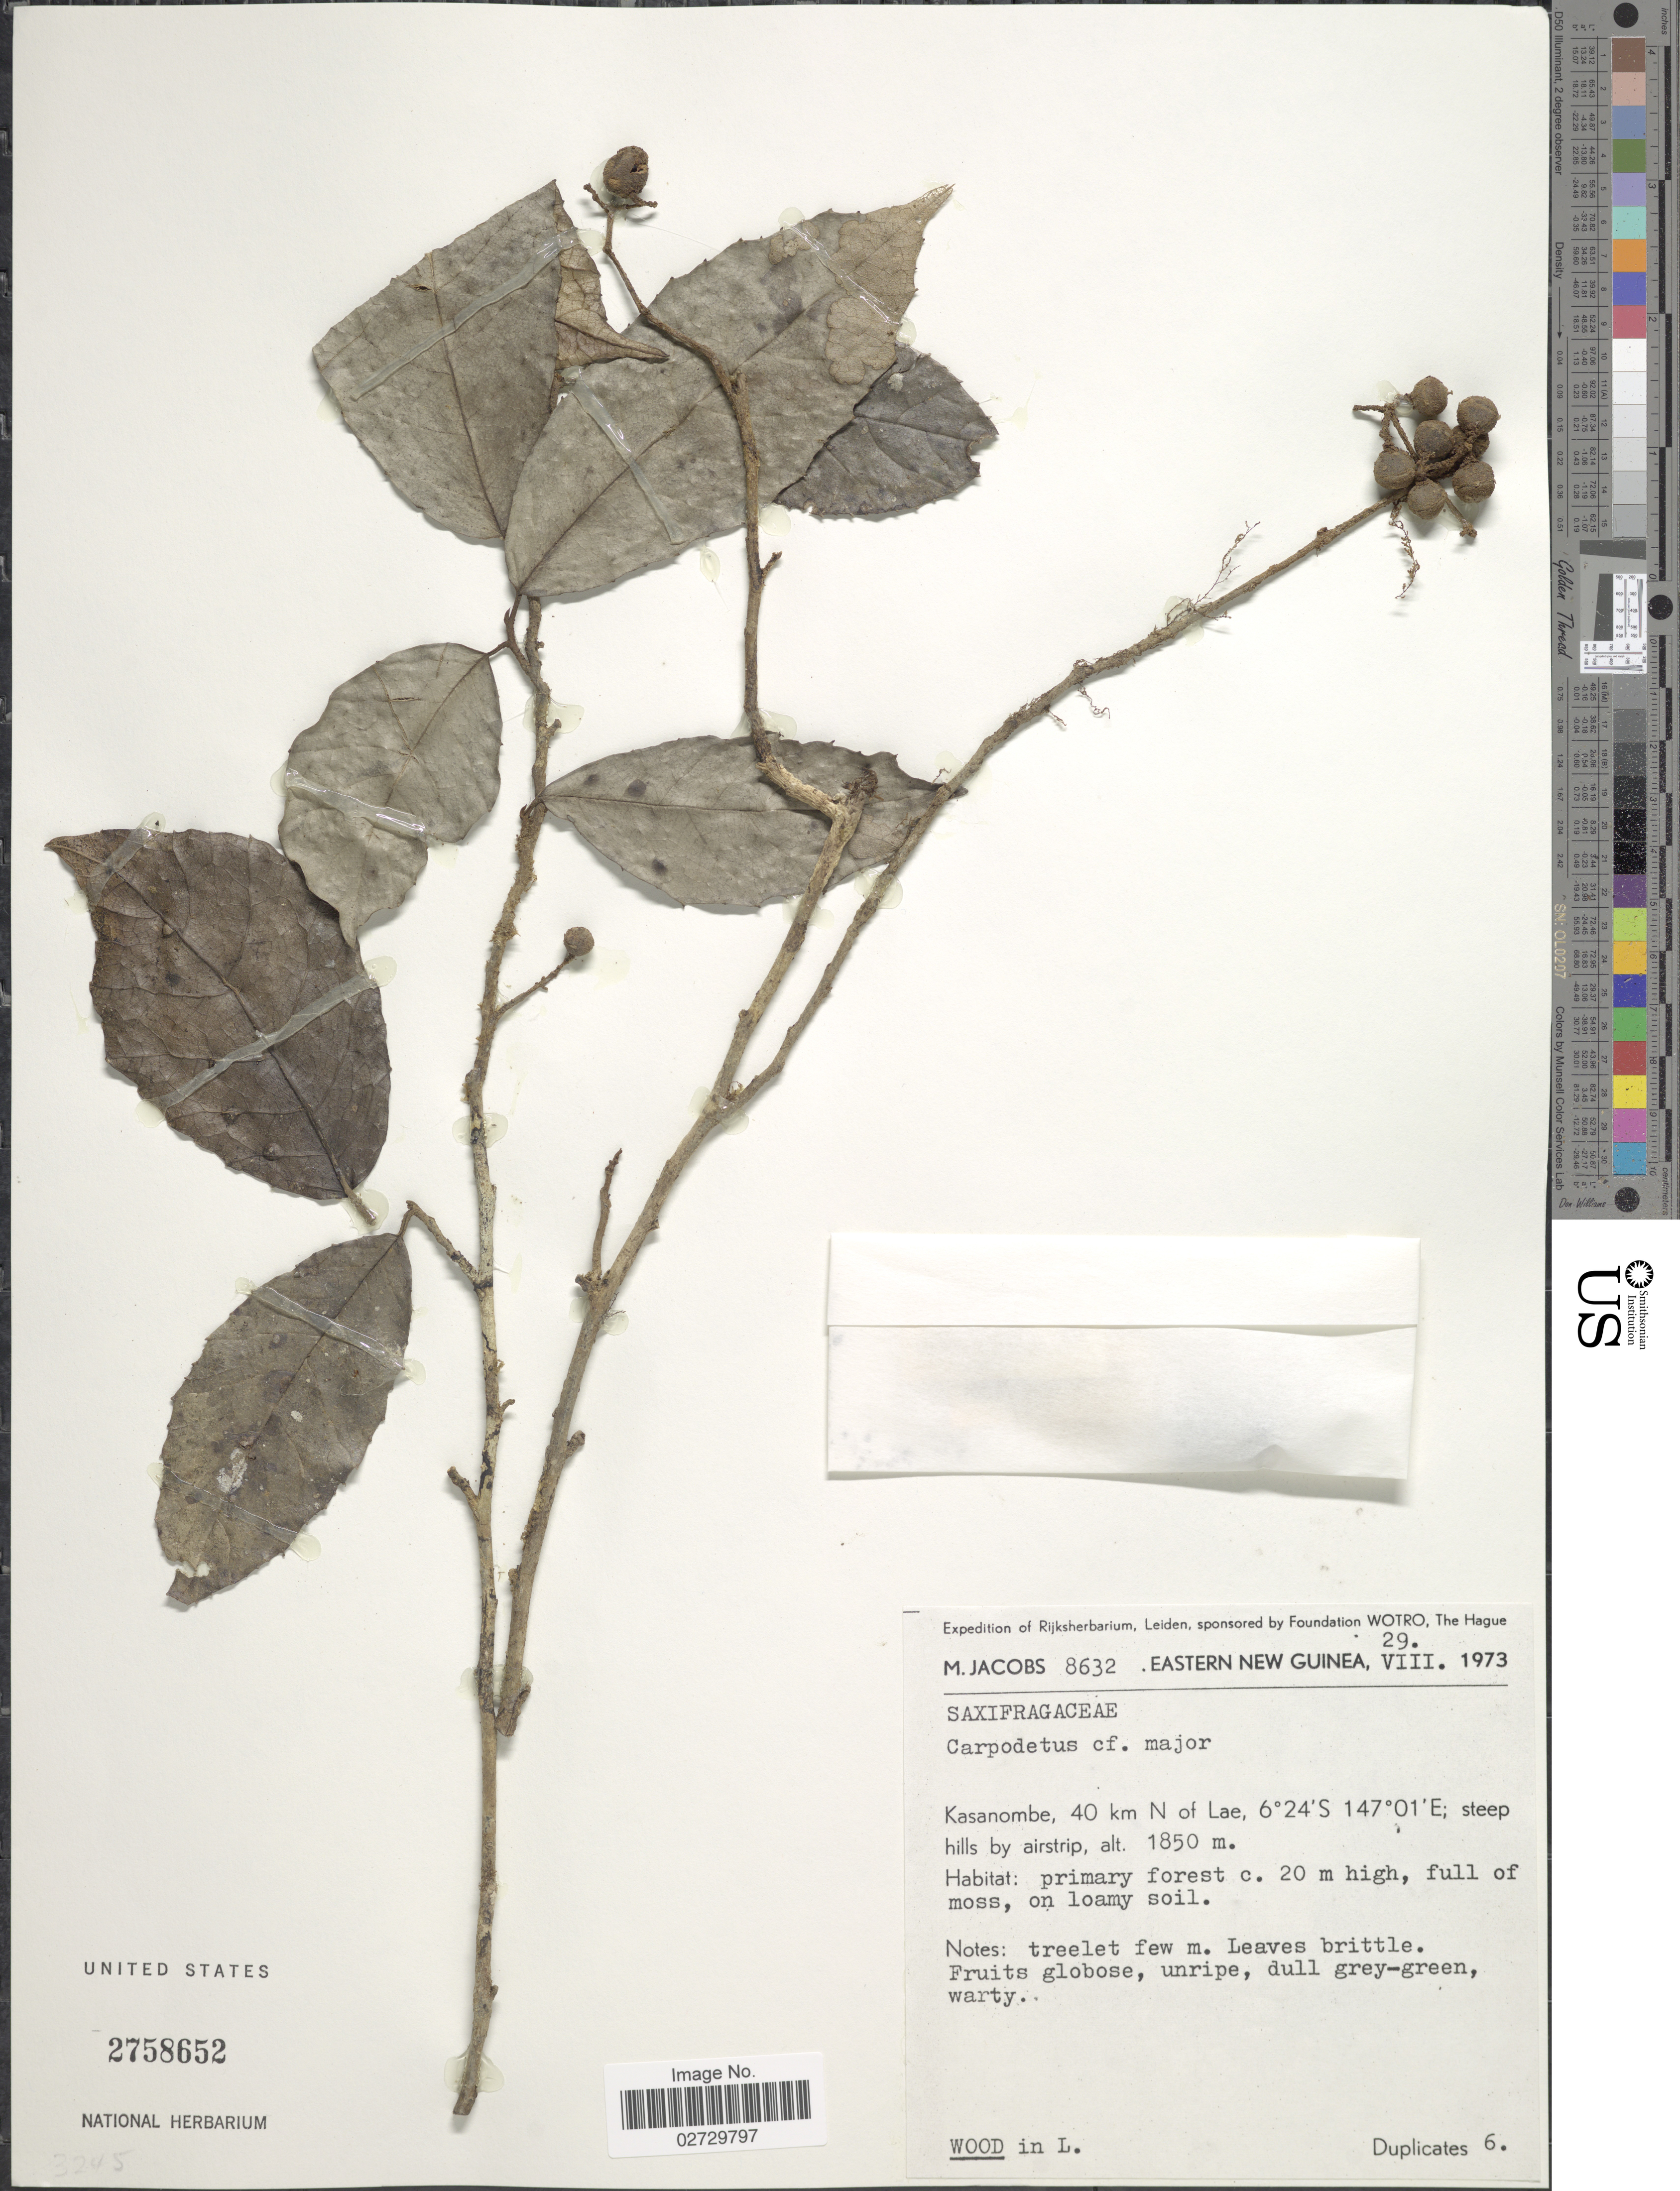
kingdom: Plantae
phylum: Tracheophyta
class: Magnoliopsida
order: Asterales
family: Rousseaceae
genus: Carpodetus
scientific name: Carpodetus major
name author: Schltr.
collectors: M. Jacobs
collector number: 8632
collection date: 1973-08-29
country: Papua New Guinea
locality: Eastern New Guinea, Kasanombe, 40 km N of Lae, steep hills by airstrip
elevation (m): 1850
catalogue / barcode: US 2758652